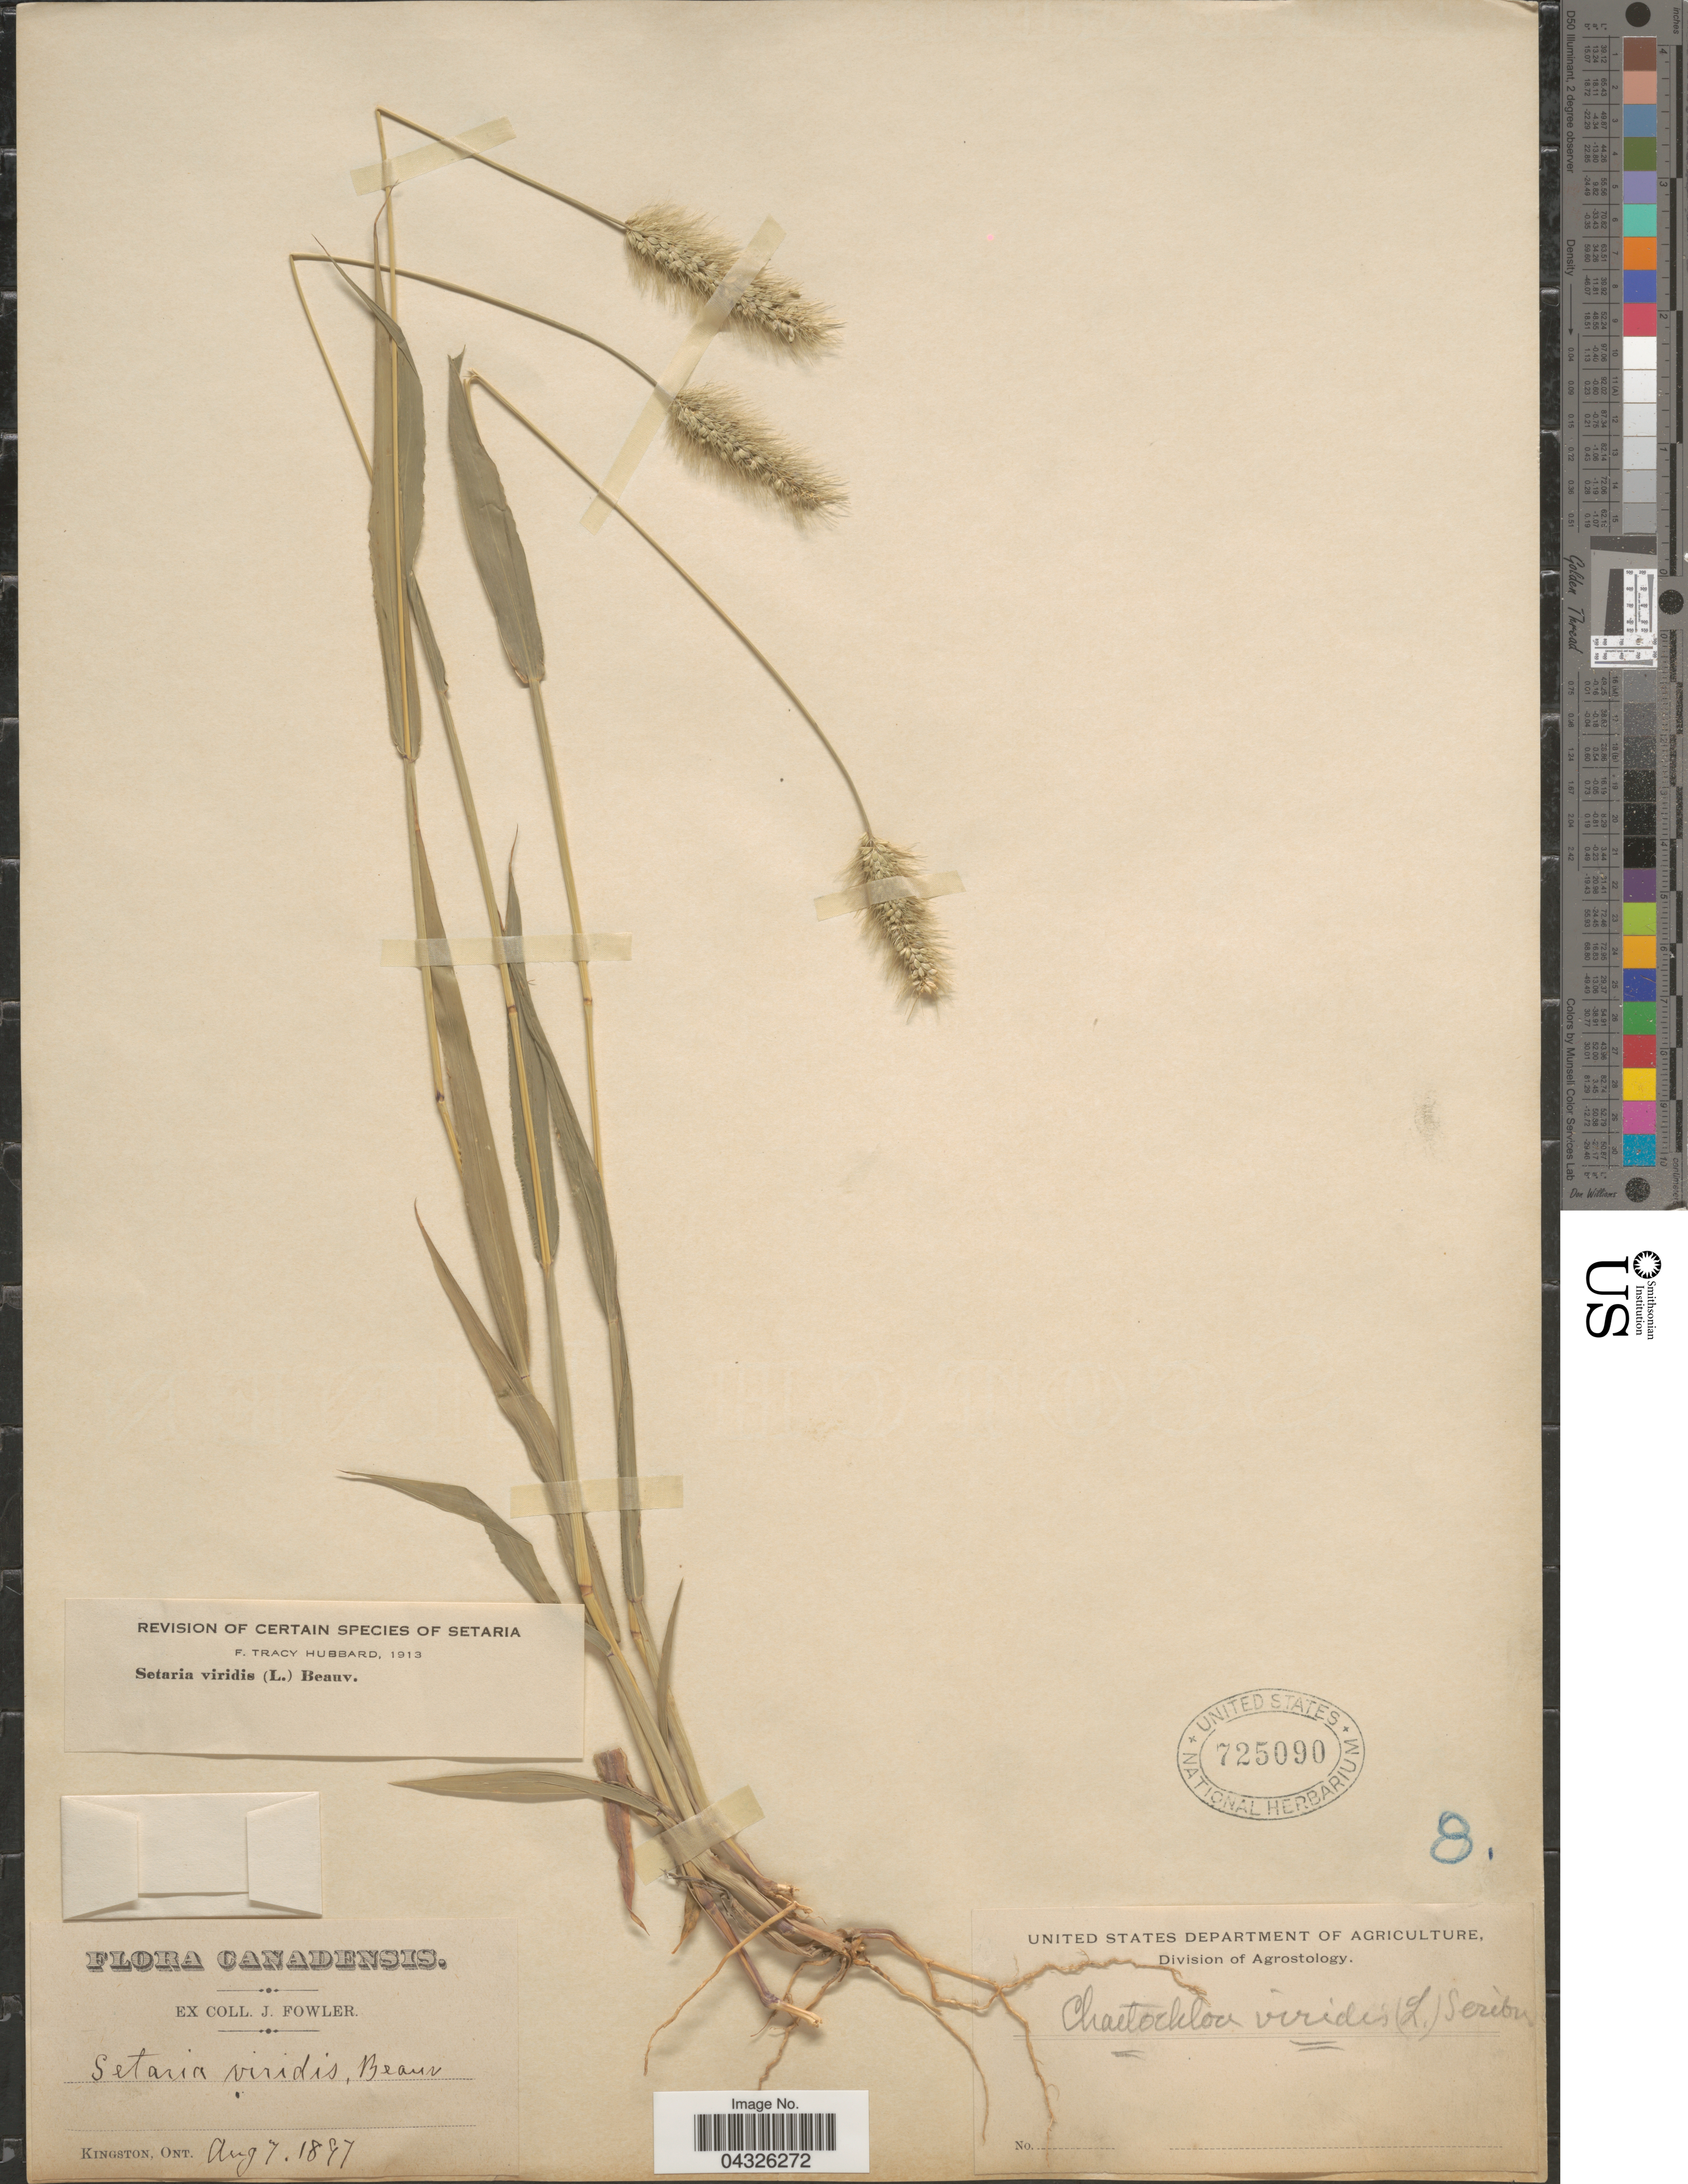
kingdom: Plantae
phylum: Tracheophyta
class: Liliopsida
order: Poales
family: Poaceae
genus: Setaria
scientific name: Setaria viridis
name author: (L.) P. Beauv.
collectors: J. Fowler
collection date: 1897-08-07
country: Canada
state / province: Ontario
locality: Kingston.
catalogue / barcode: US 725090